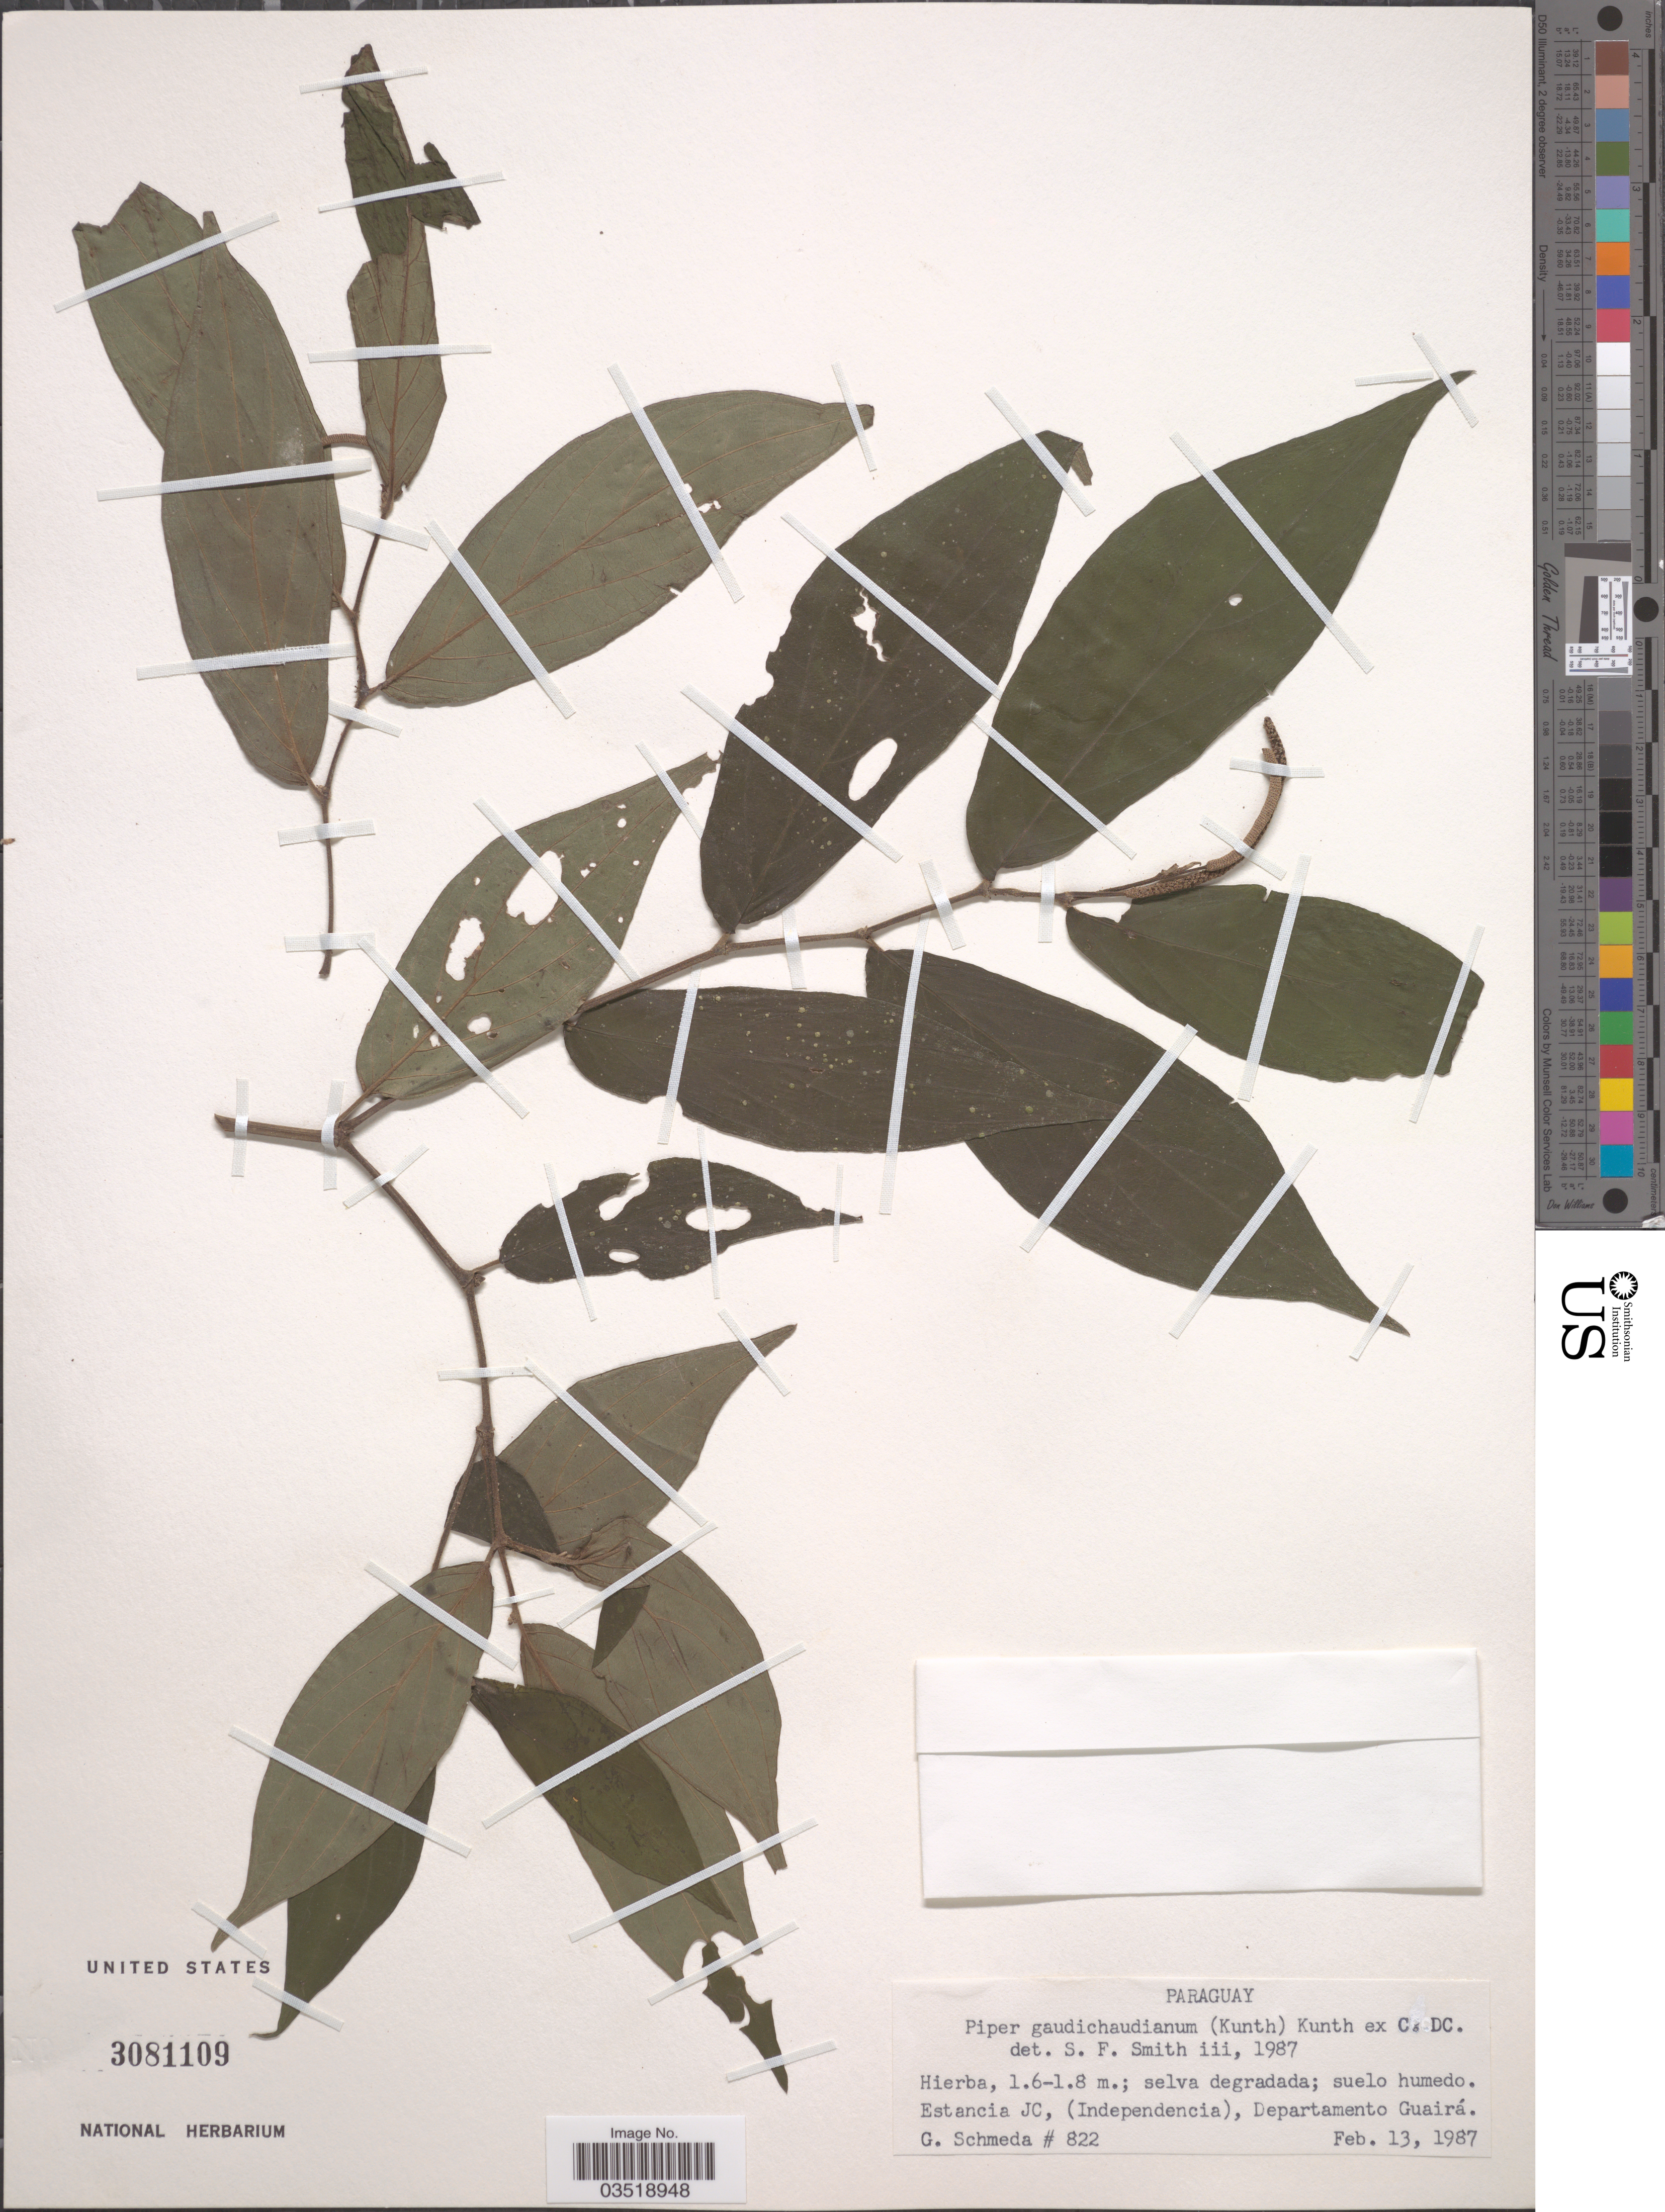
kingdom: Plantae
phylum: Tracheophyta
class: Magnoliopsida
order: Piperales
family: Piperaceae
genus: Piper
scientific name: Piper gaudichaudianum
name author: Kunth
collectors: G. Schmeda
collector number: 822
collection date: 1987-02-13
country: Paraguay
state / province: Guaira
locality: Estancia JC, (Independencia), Departamento Guairá.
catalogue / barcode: US 3081109